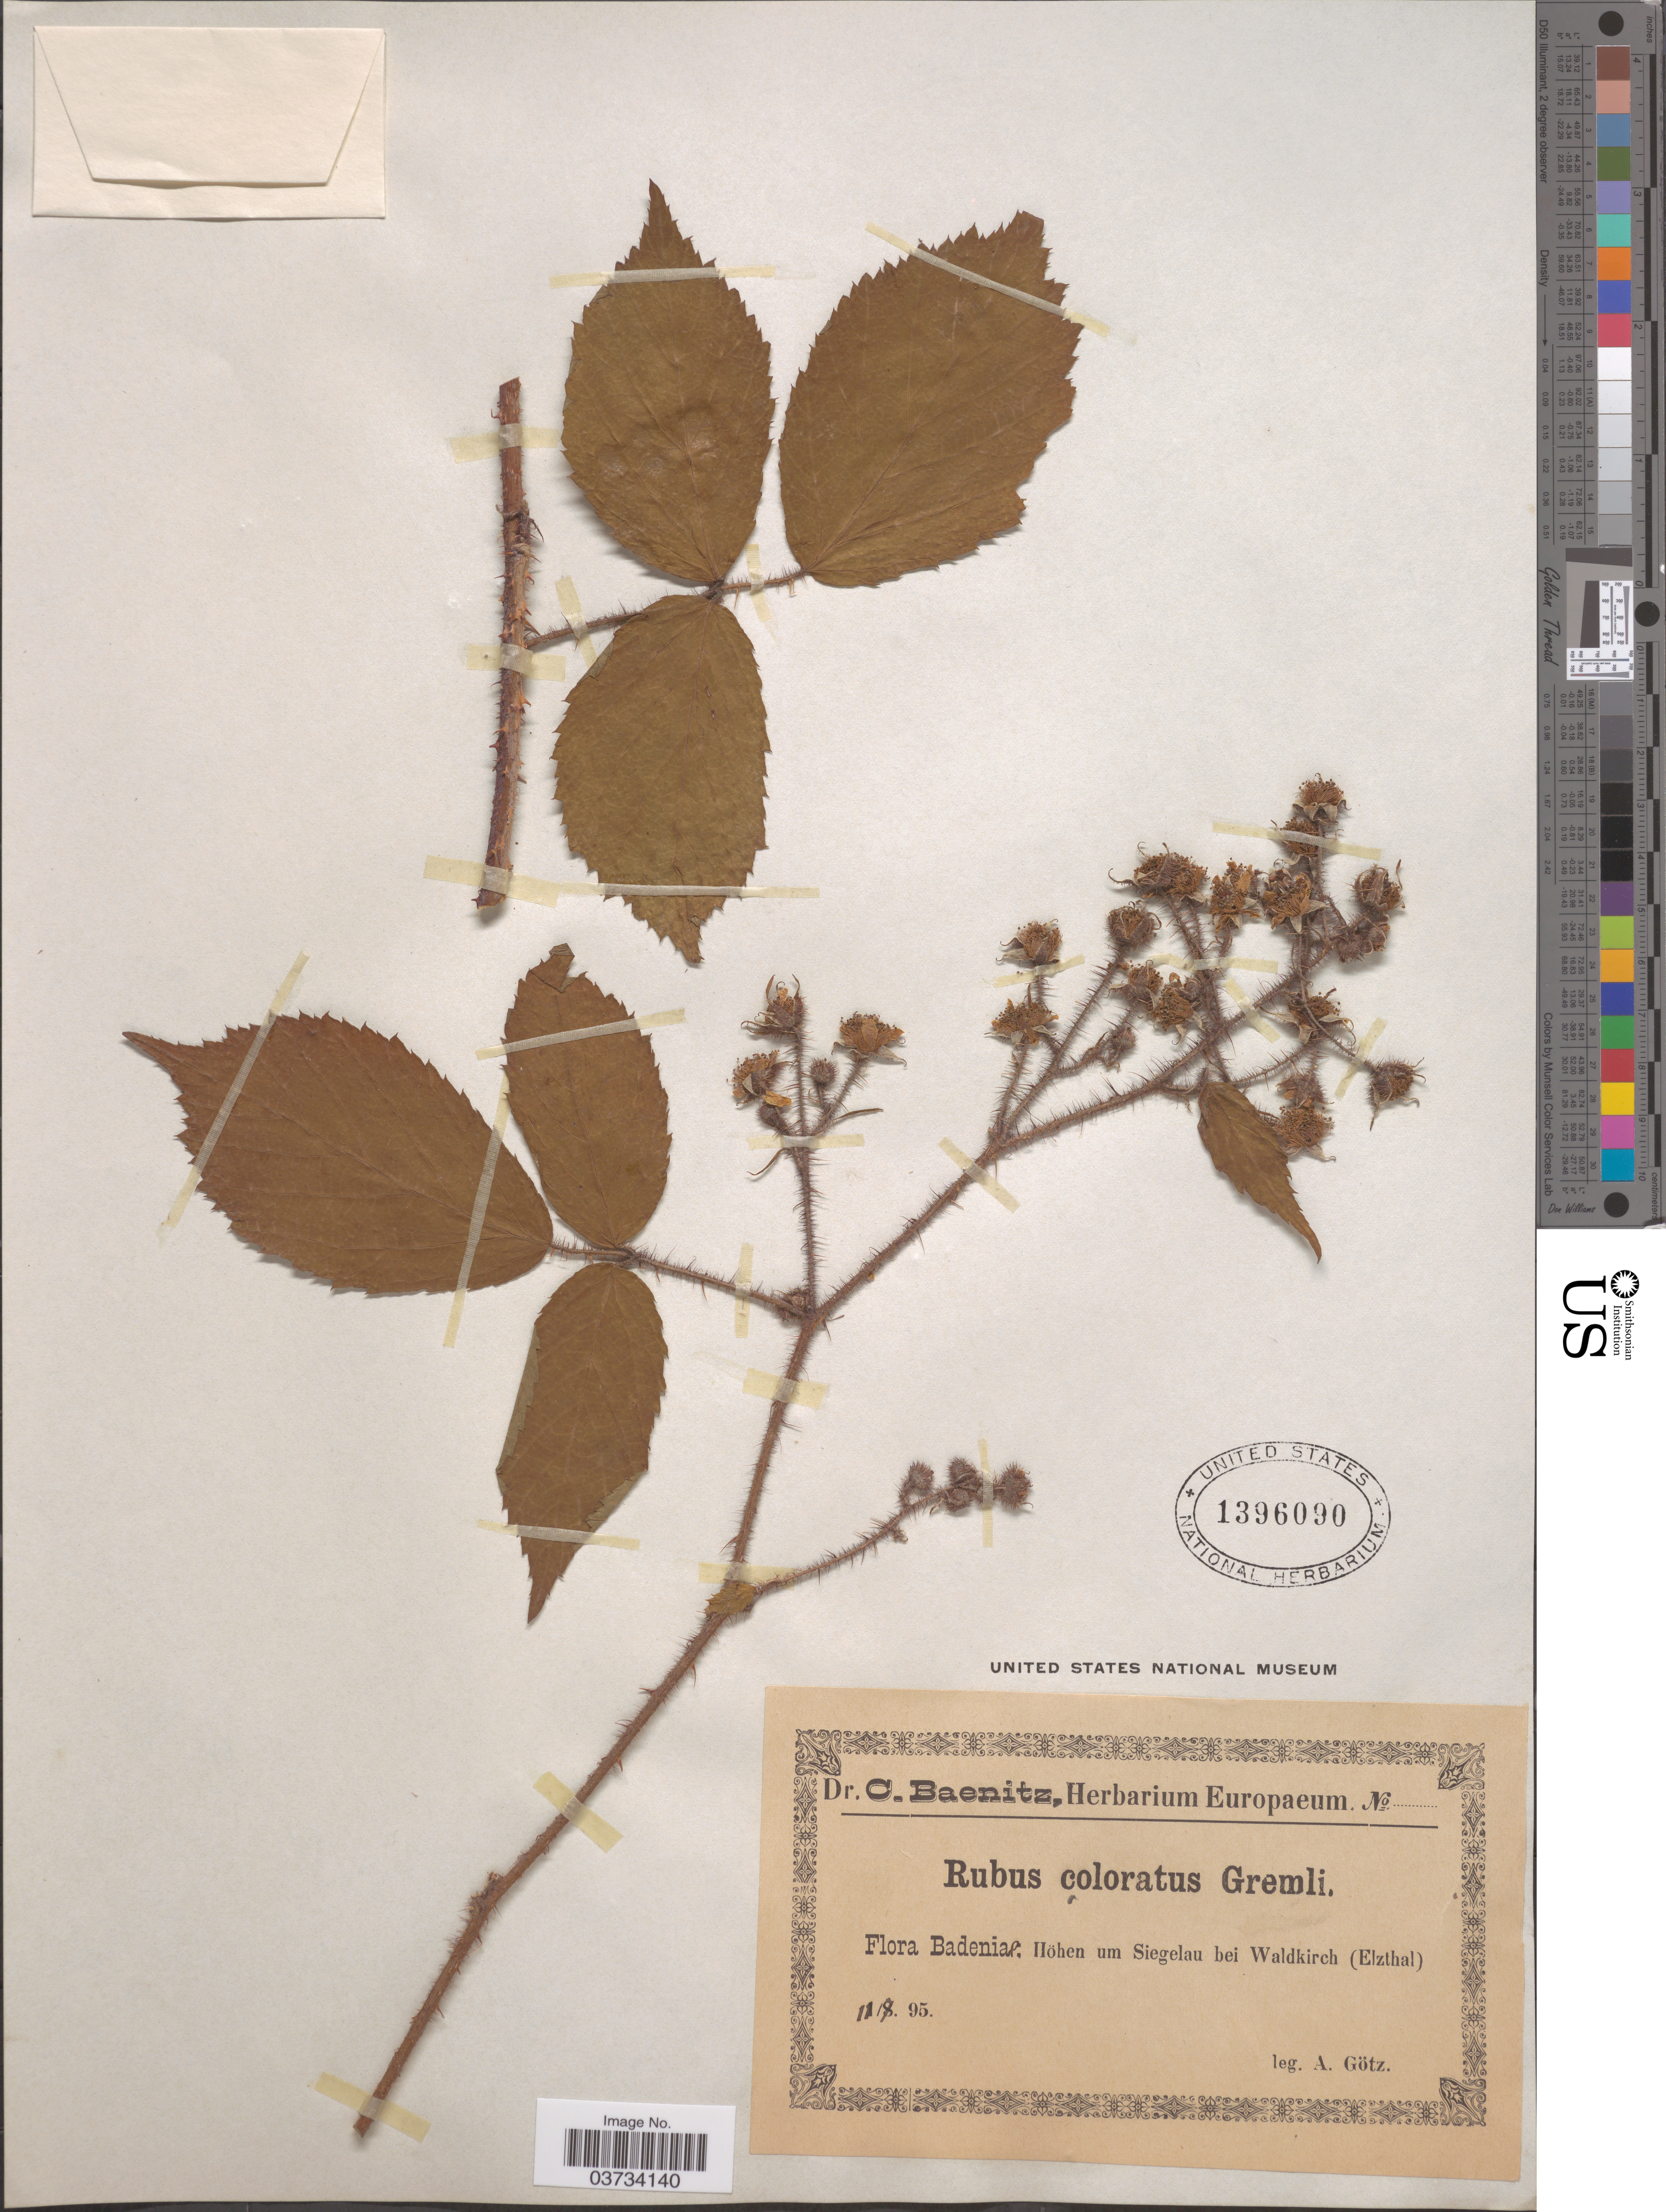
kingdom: Plantae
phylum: Tracheophyta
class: Magnoliopsida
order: Rosales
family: Rosaceae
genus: Rubus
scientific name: Rubus coloratus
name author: Gremli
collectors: A. Götz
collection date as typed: Transcribed d/m/y: 11/7/95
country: Germany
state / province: Baden-Württemberg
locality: Badeniae: Höhen um Siegelau bei Waldkirch (Elzthal).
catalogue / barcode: US 1396090